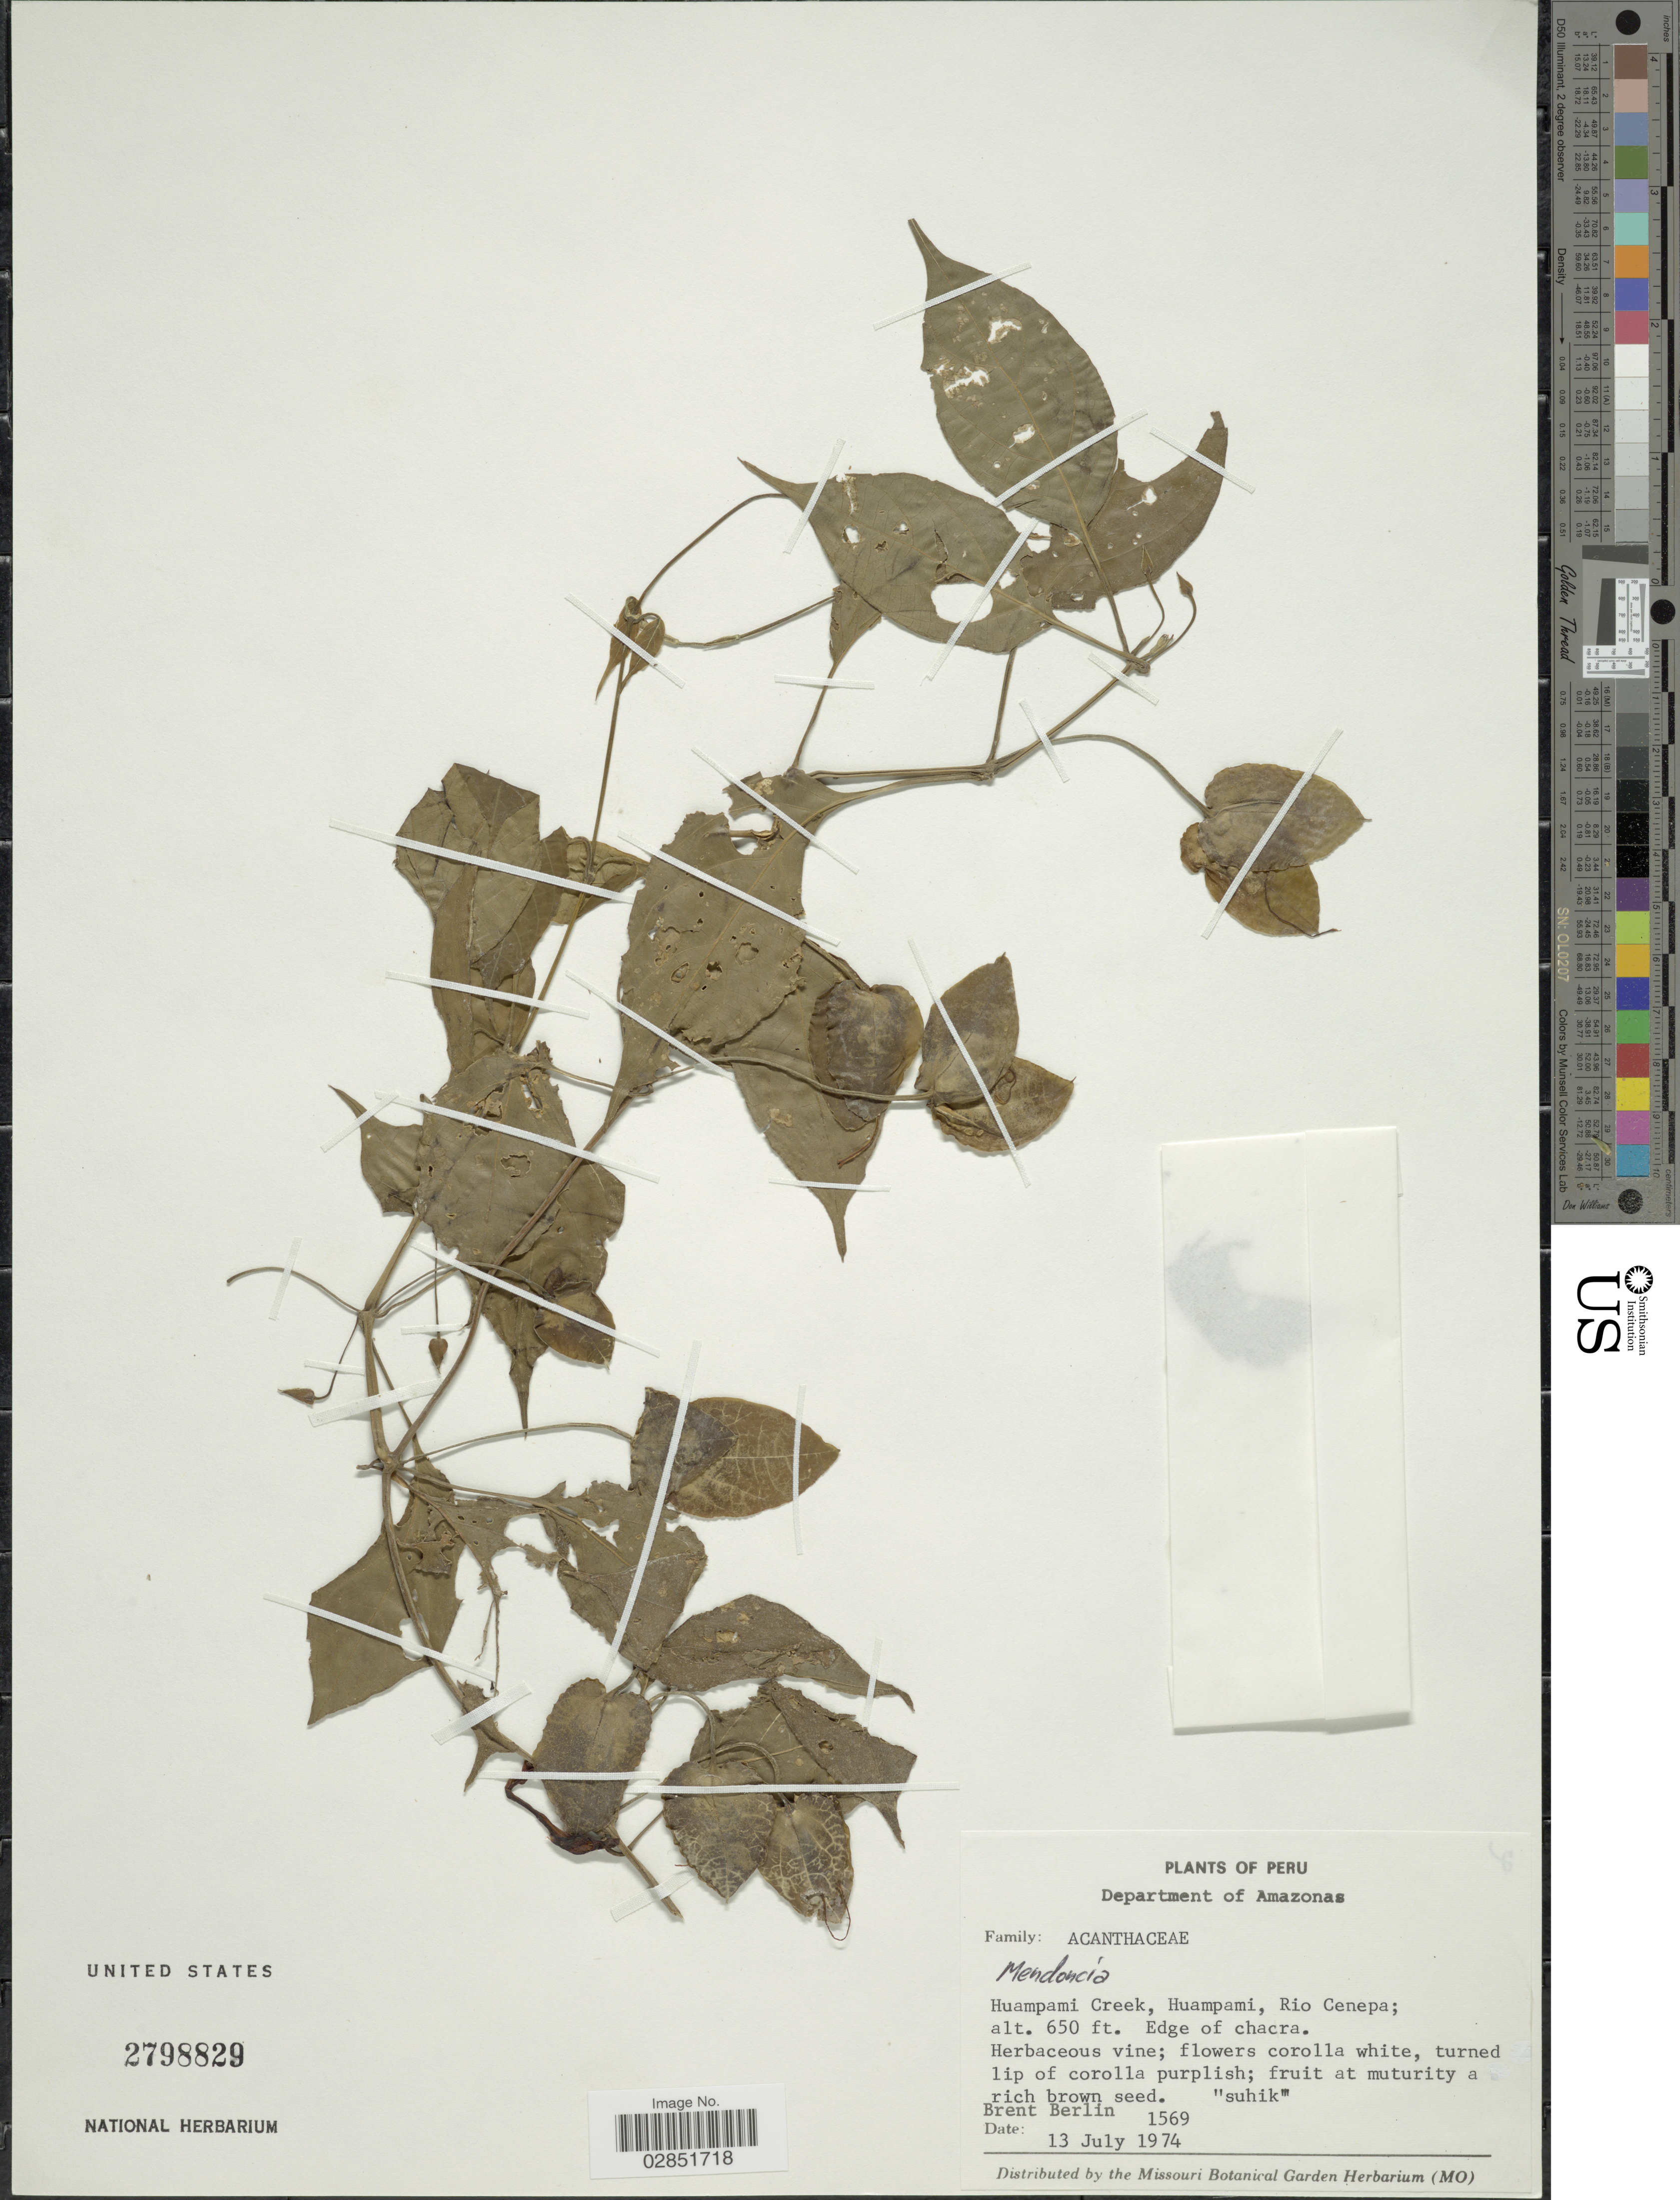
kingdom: Plantae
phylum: Tracheophyta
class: Magnoliopsida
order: Lamiales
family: Acanthaceae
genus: Mendoncia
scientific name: Mendoncia sp.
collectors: B. Berlin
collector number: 1569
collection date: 1974-07-13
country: Peru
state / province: Amazonas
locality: Department of Amazonas. Huampami Creek, Huampami, Rio Cenepa.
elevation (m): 198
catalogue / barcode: US 2798829